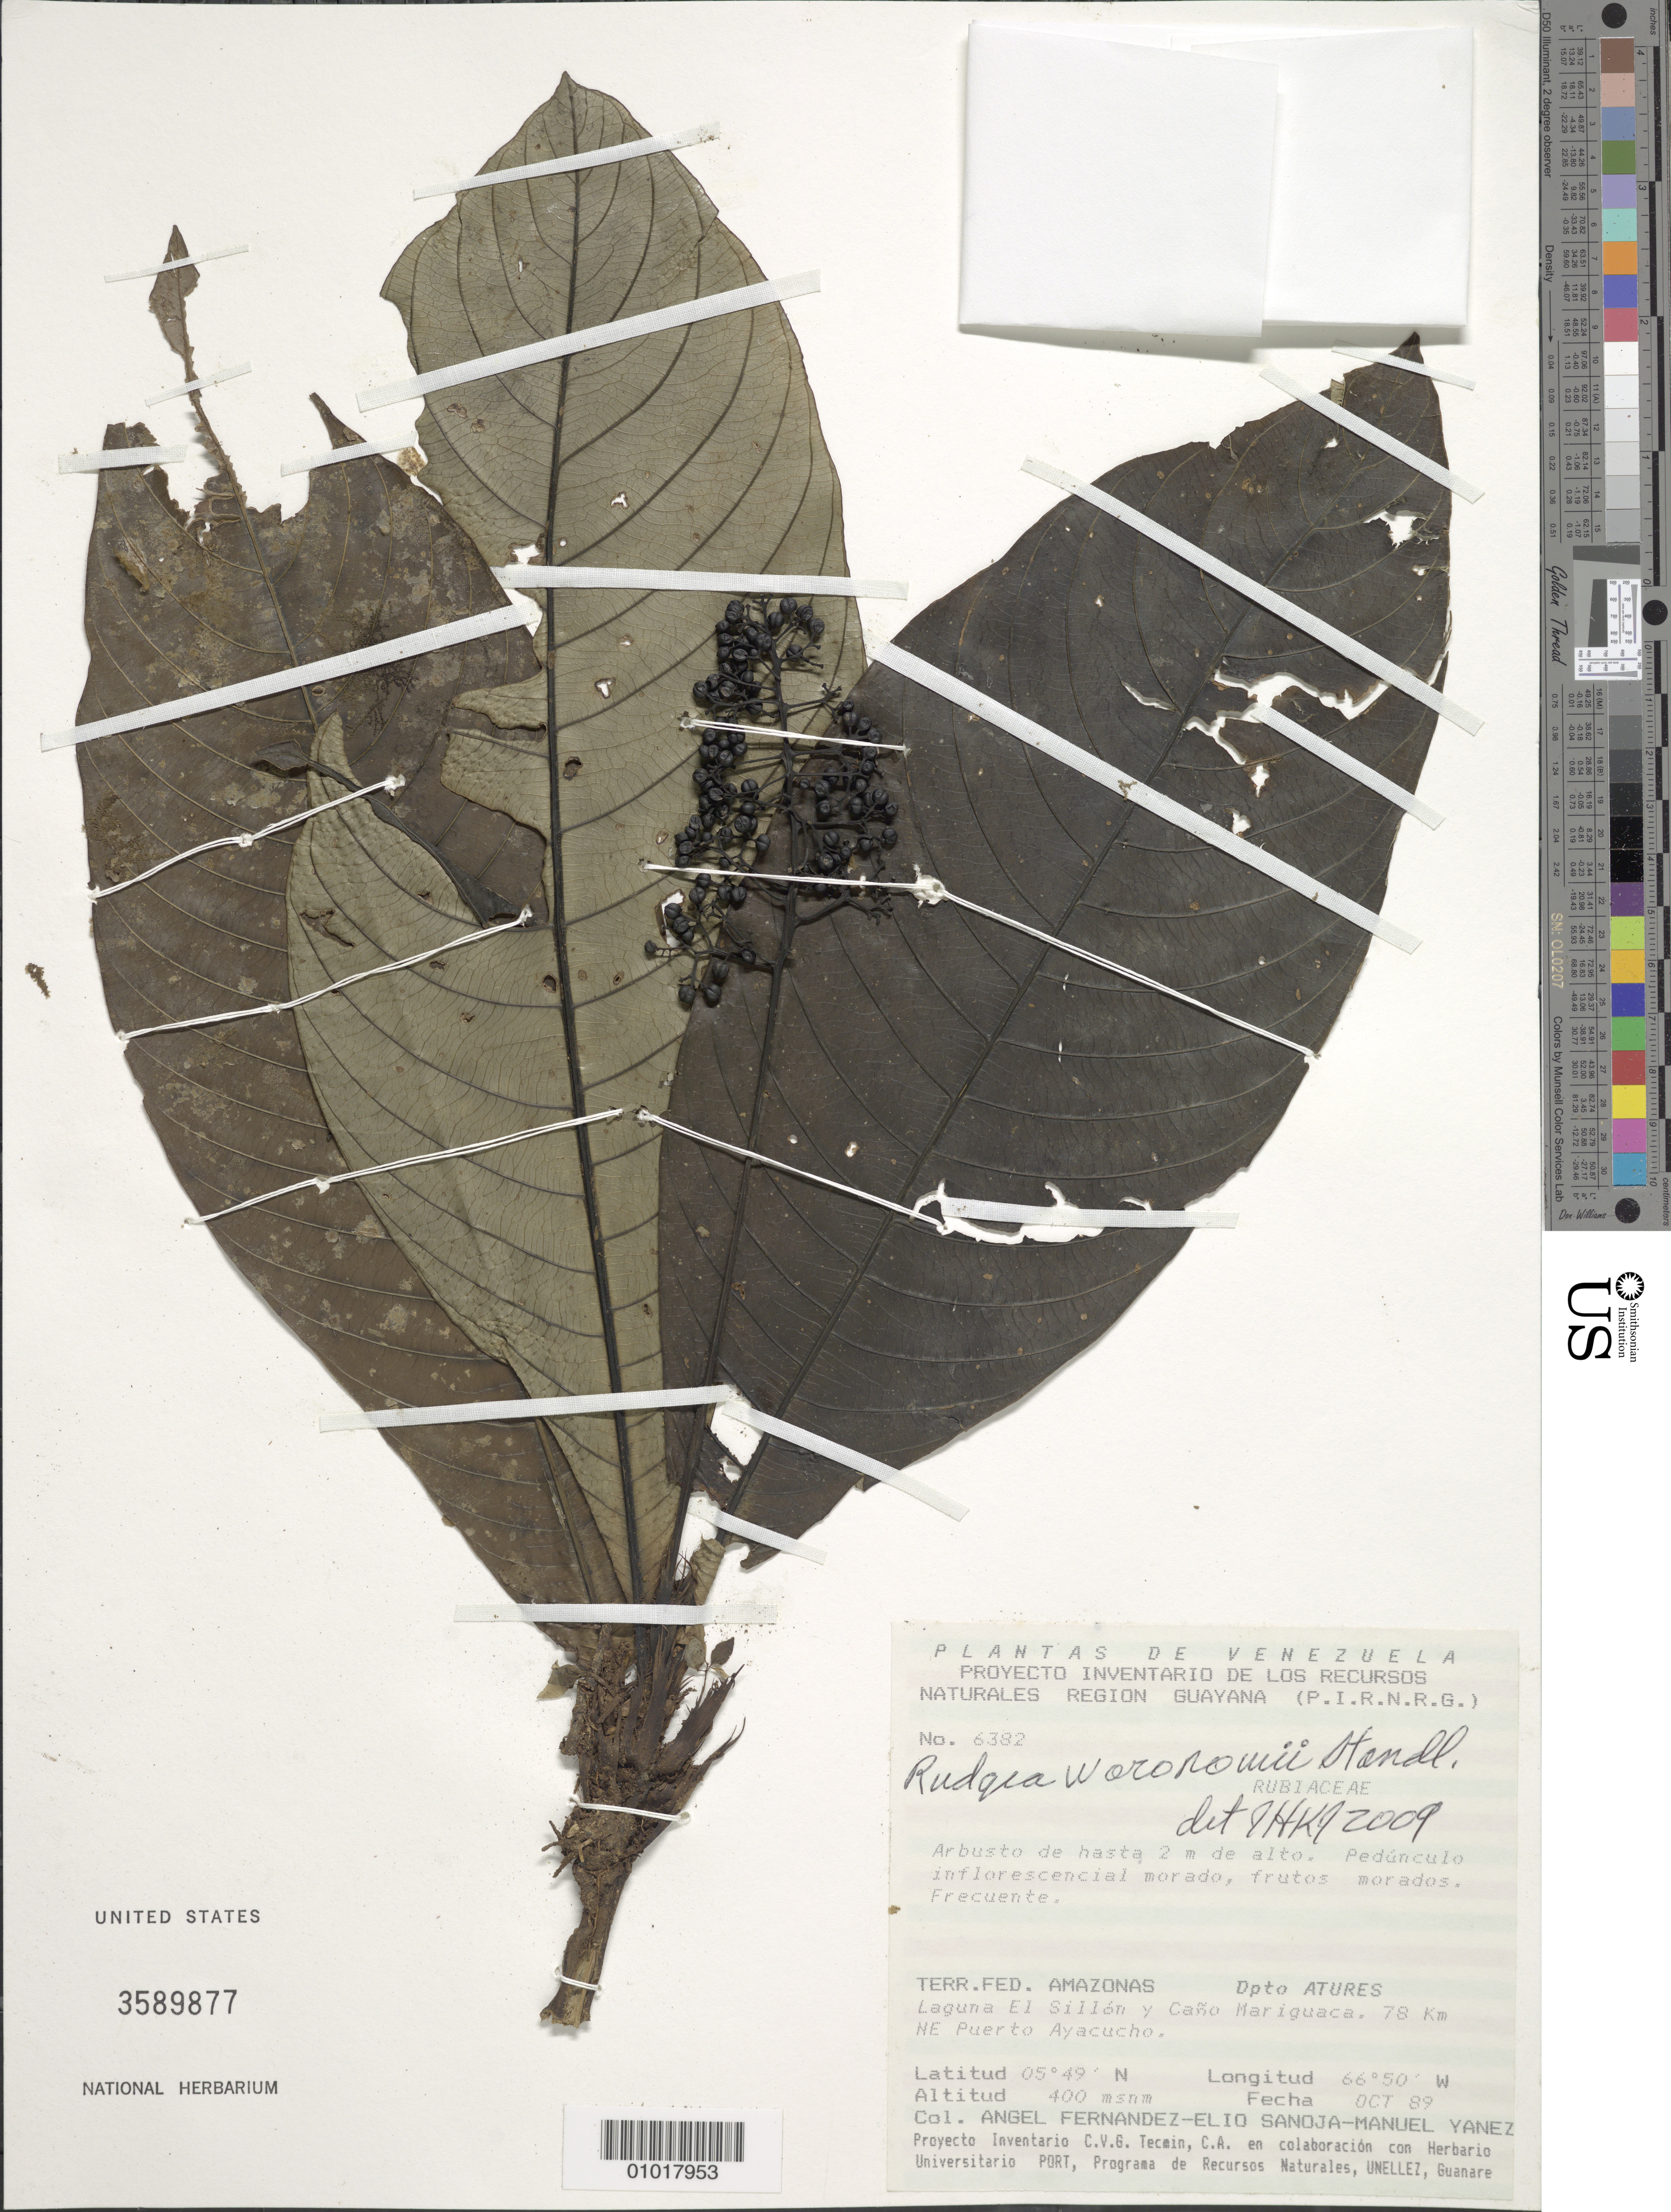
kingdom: Plantae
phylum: Tracheophyta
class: Magnoliopsida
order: Gentianales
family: Rubiaceae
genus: Rudgea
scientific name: Rudgea woronowii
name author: Standl.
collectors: A. Fernandez-Elio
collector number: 6382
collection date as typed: Oct-89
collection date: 1989-10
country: Venezuela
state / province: Amazonas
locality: Laguna El Sillon y Cano Mariguaca, 78 km NE Puerto Ayacucho.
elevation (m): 400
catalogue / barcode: US 3589877